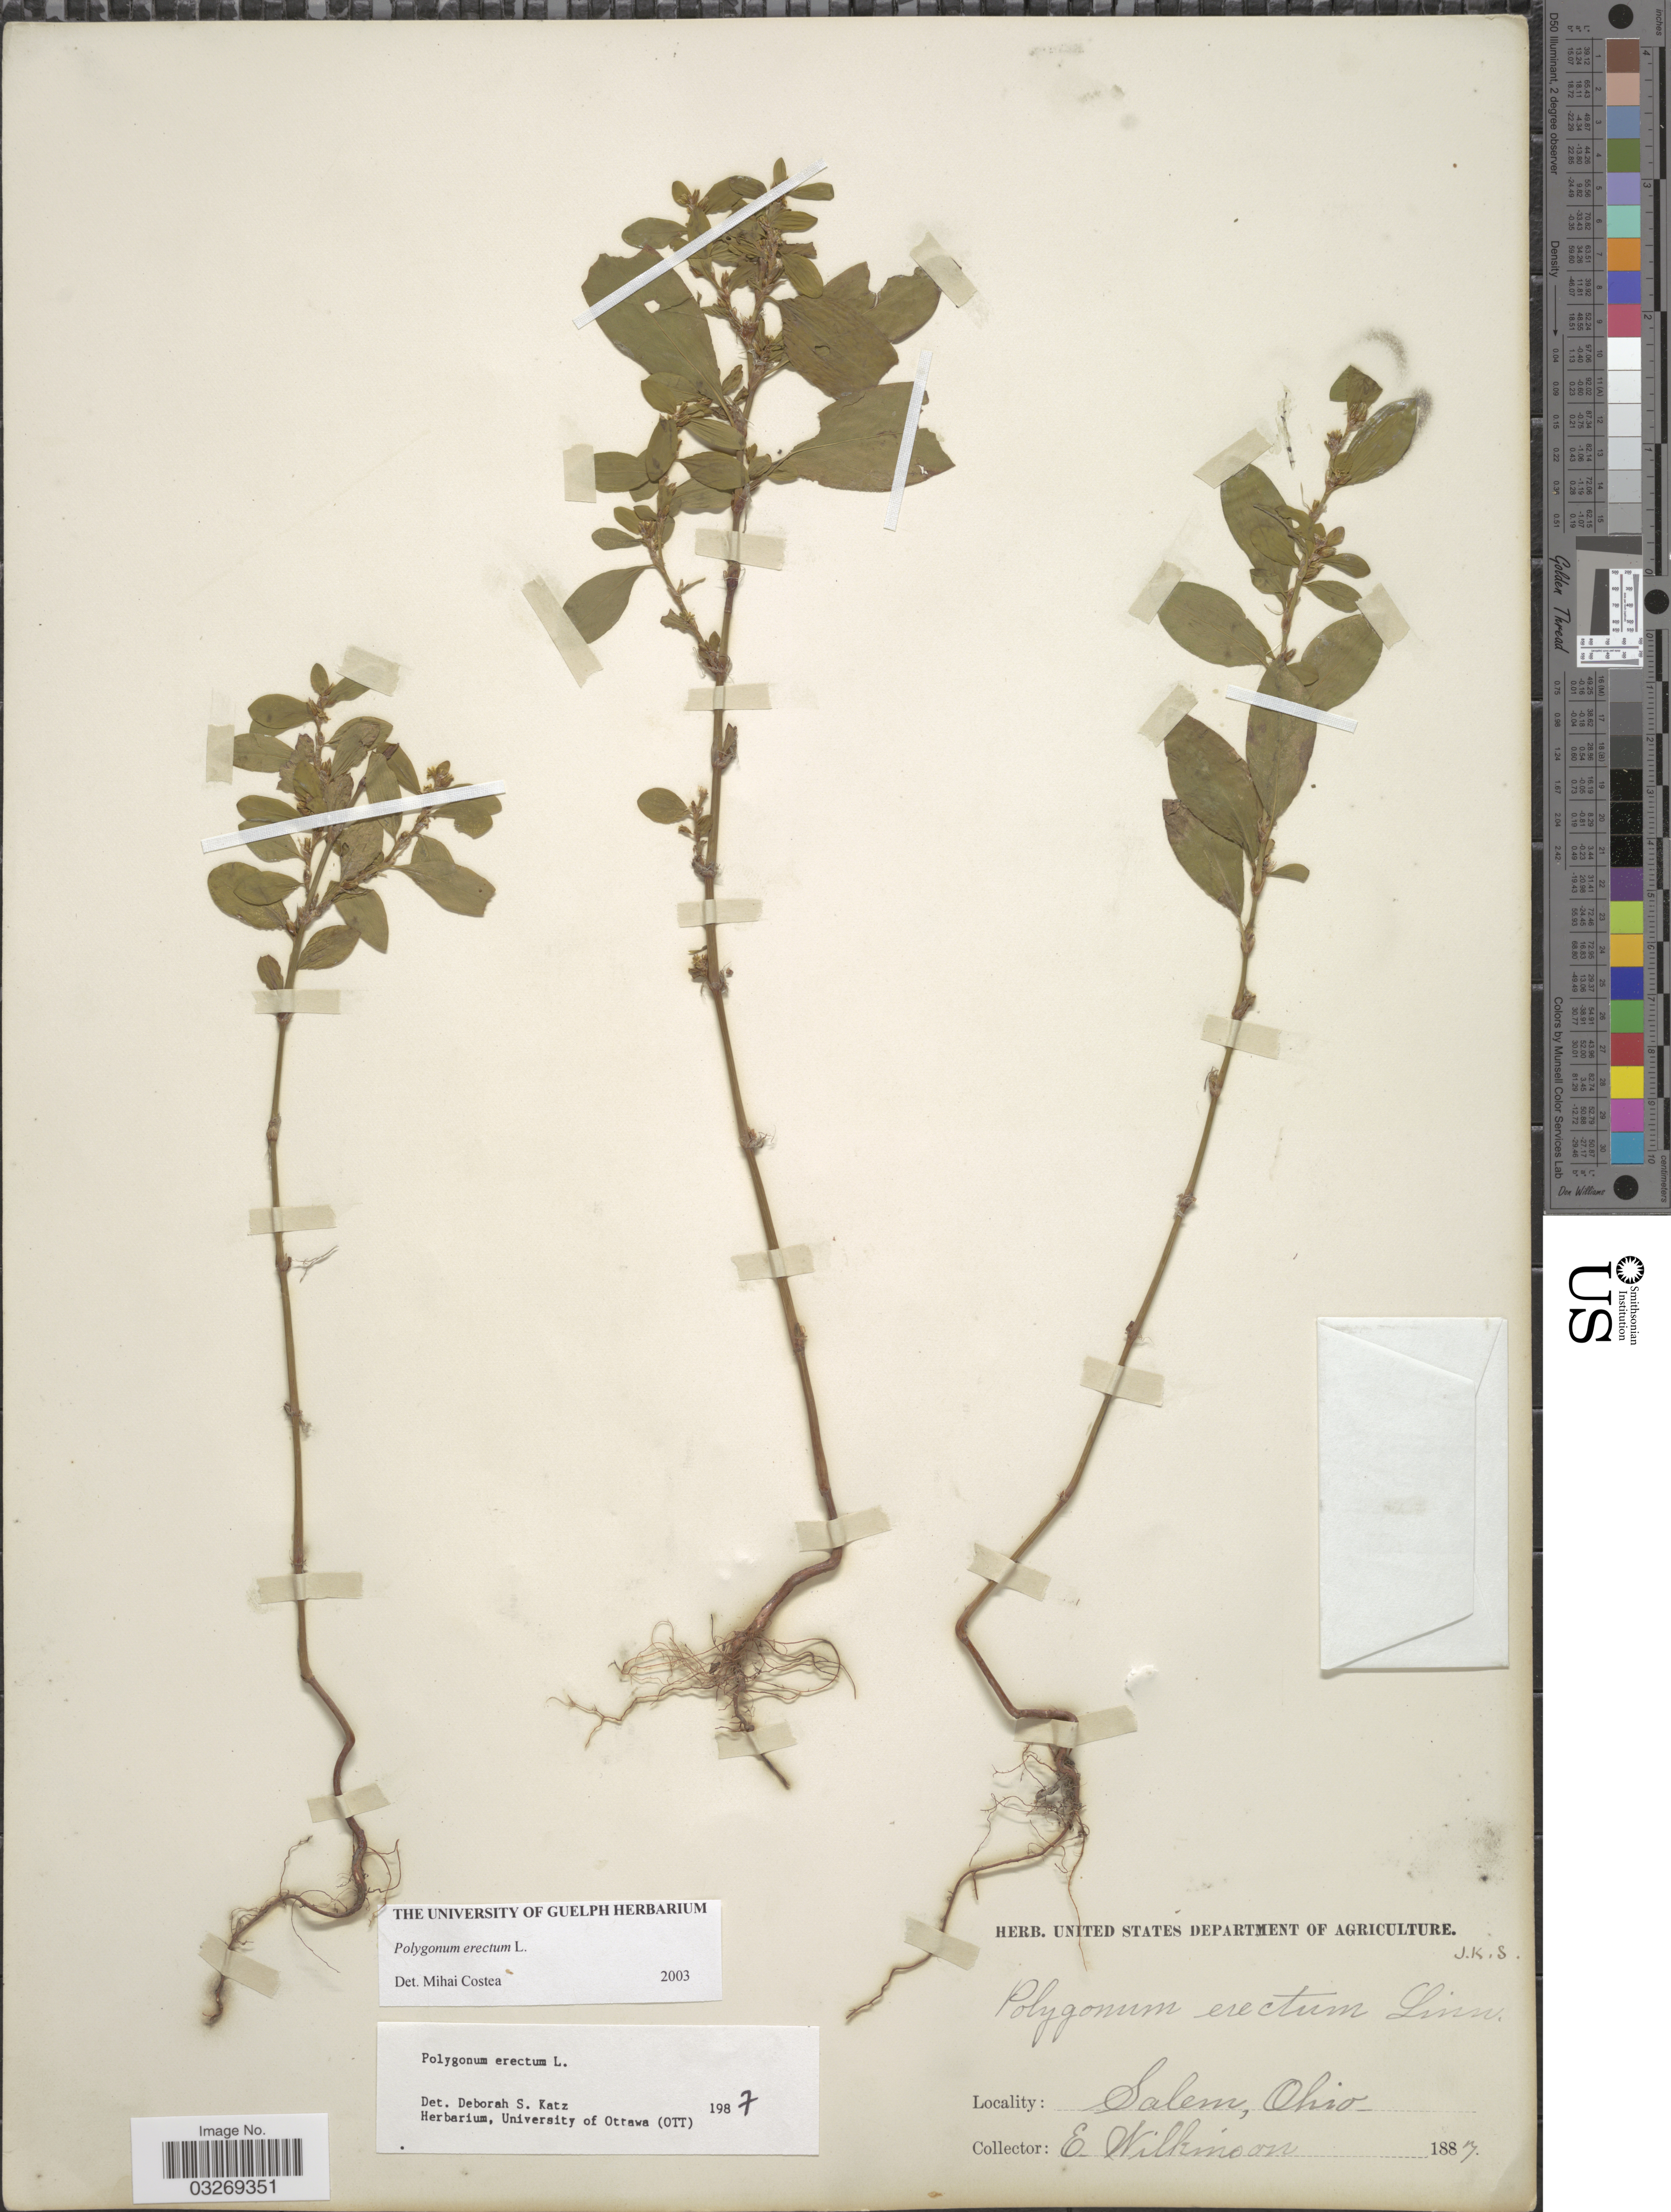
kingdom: Plantae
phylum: Tracheophyta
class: Magnoliopsida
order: Caryophyllales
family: Polygonaceae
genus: Polygonum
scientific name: Polygonum erectum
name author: L.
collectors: E. Wilkinson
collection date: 1887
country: United States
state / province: Ohio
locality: Salem.